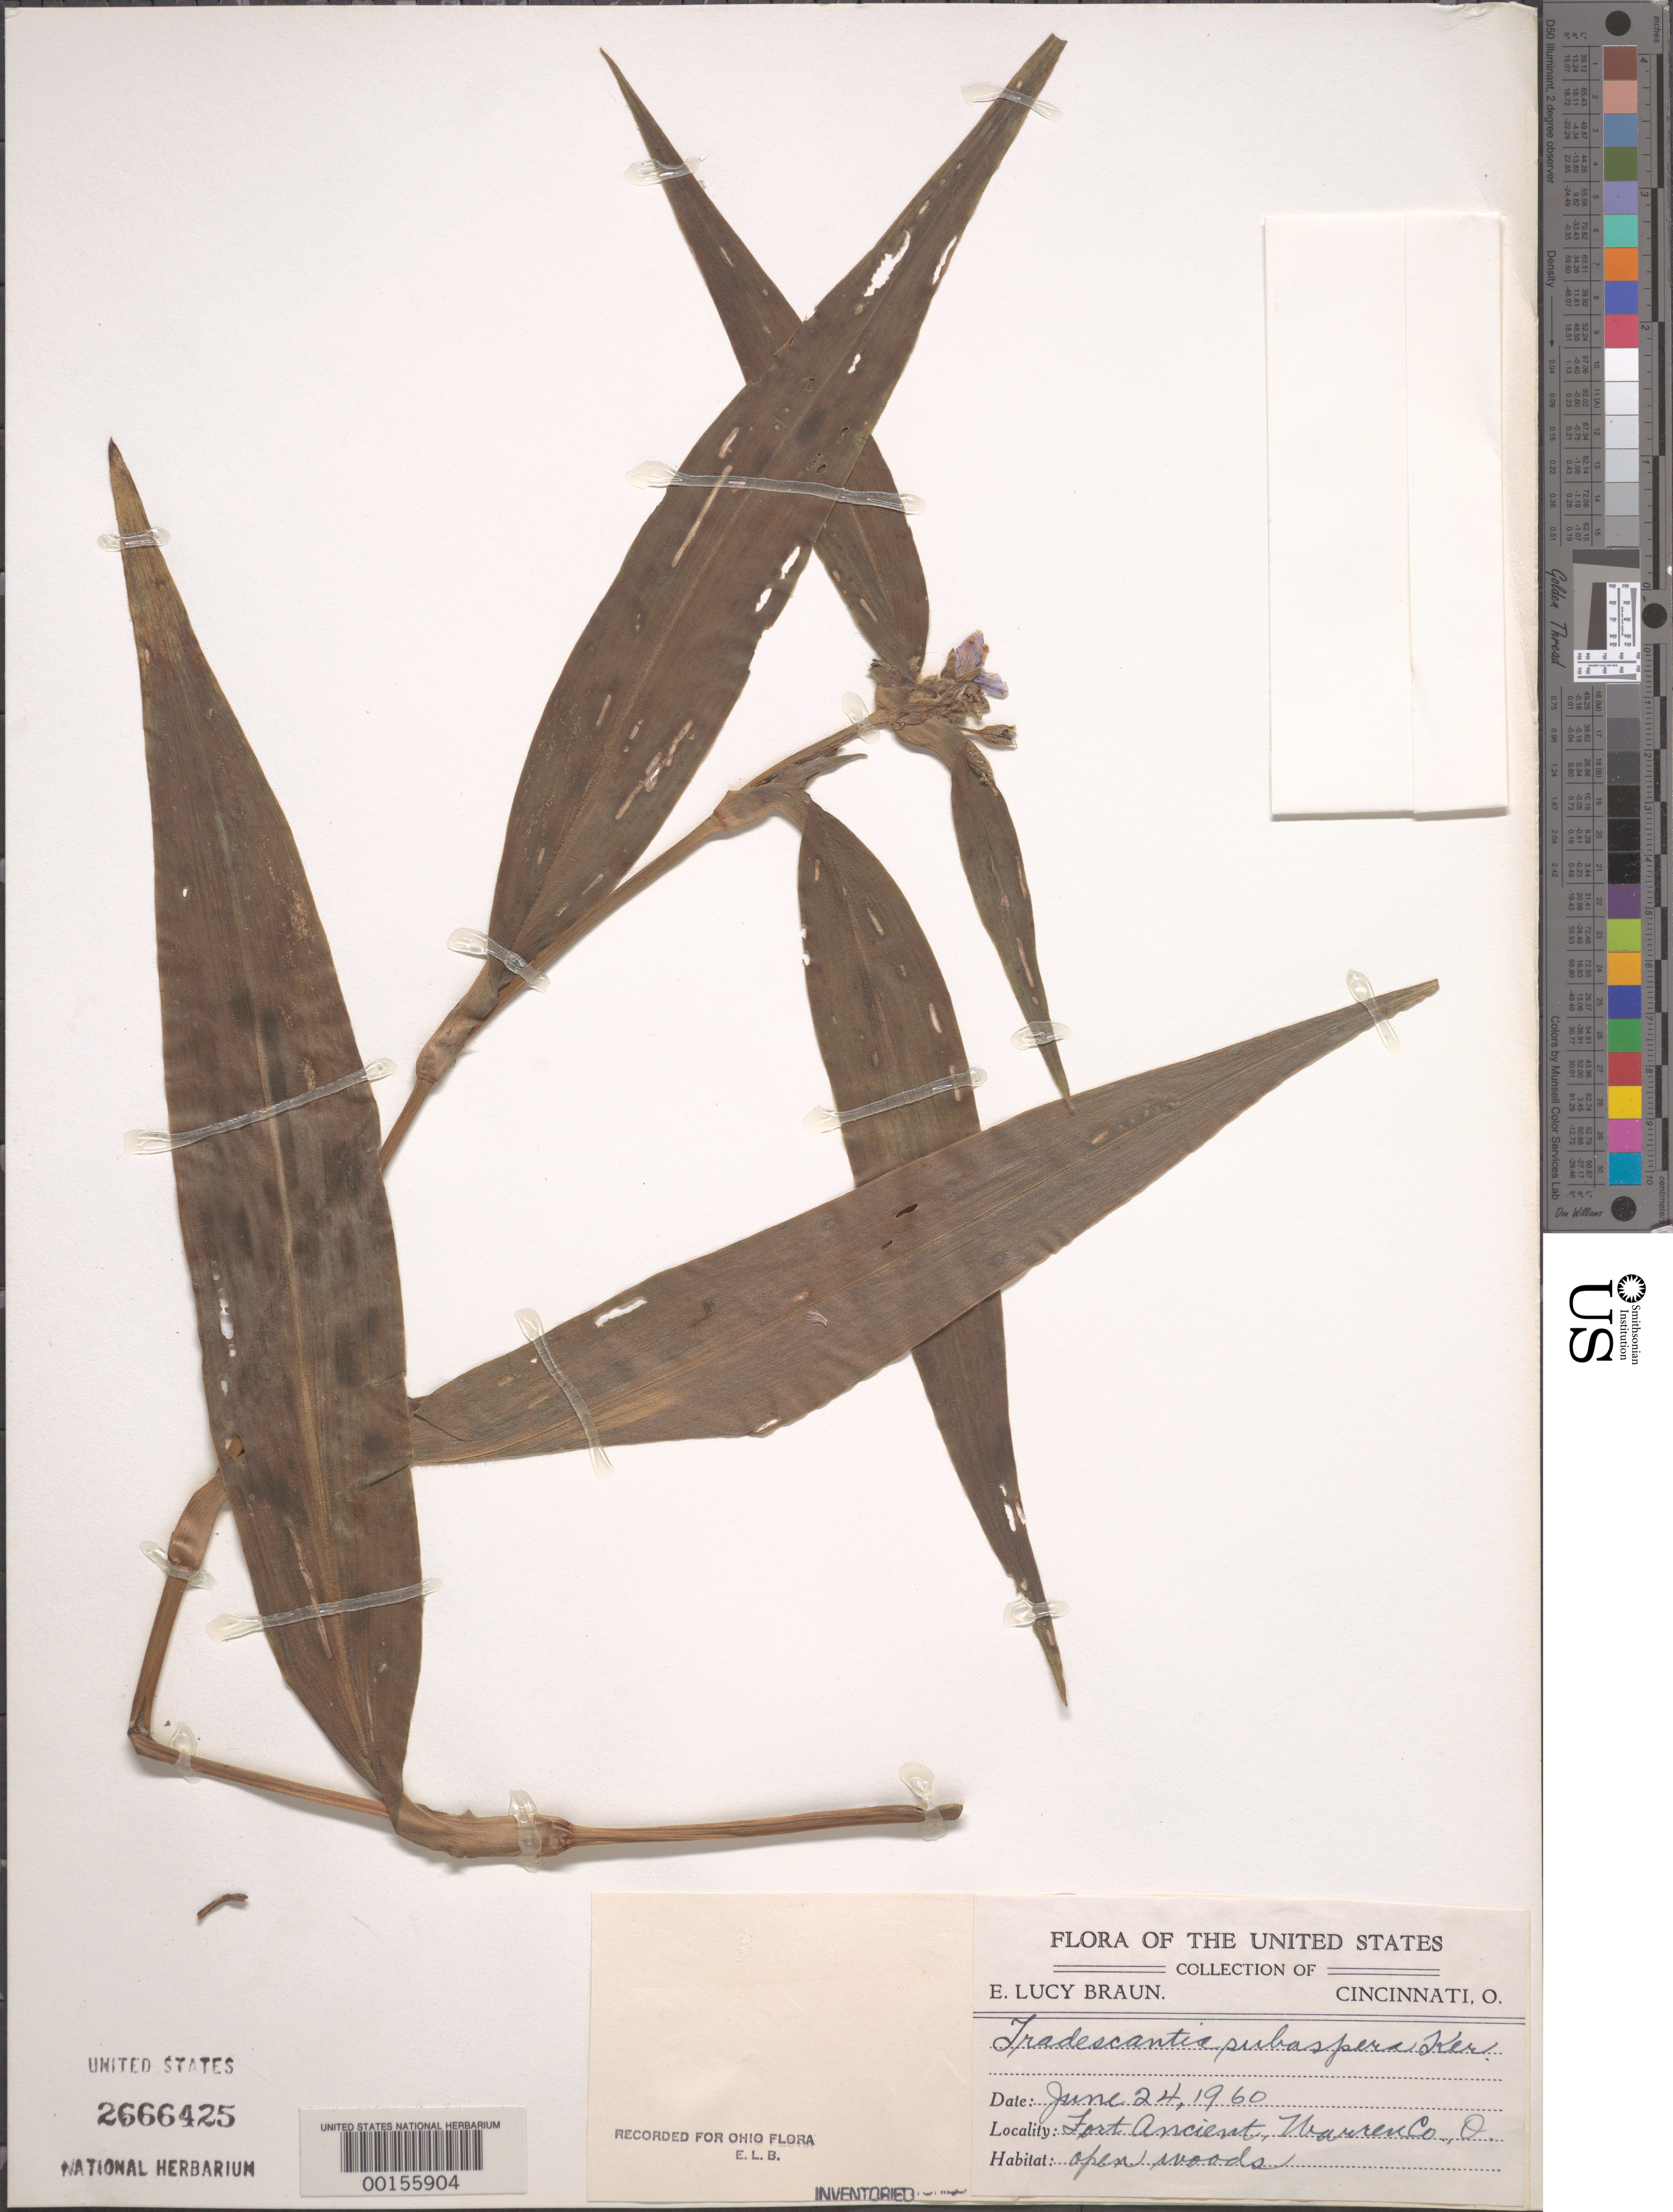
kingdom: Plantae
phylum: Tracheophyta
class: Liliopsida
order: Commelinales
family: Commelinaceae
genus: Tradescantia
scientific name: Tradescantia subaspera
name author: Ker Gawl.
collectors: E. L. Braun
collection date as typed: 24 Jun 1960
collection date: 1960-06-24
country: United States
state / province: Ohio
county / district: Warren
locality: Fort ancient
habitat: Open woods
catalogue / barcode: US 2666425